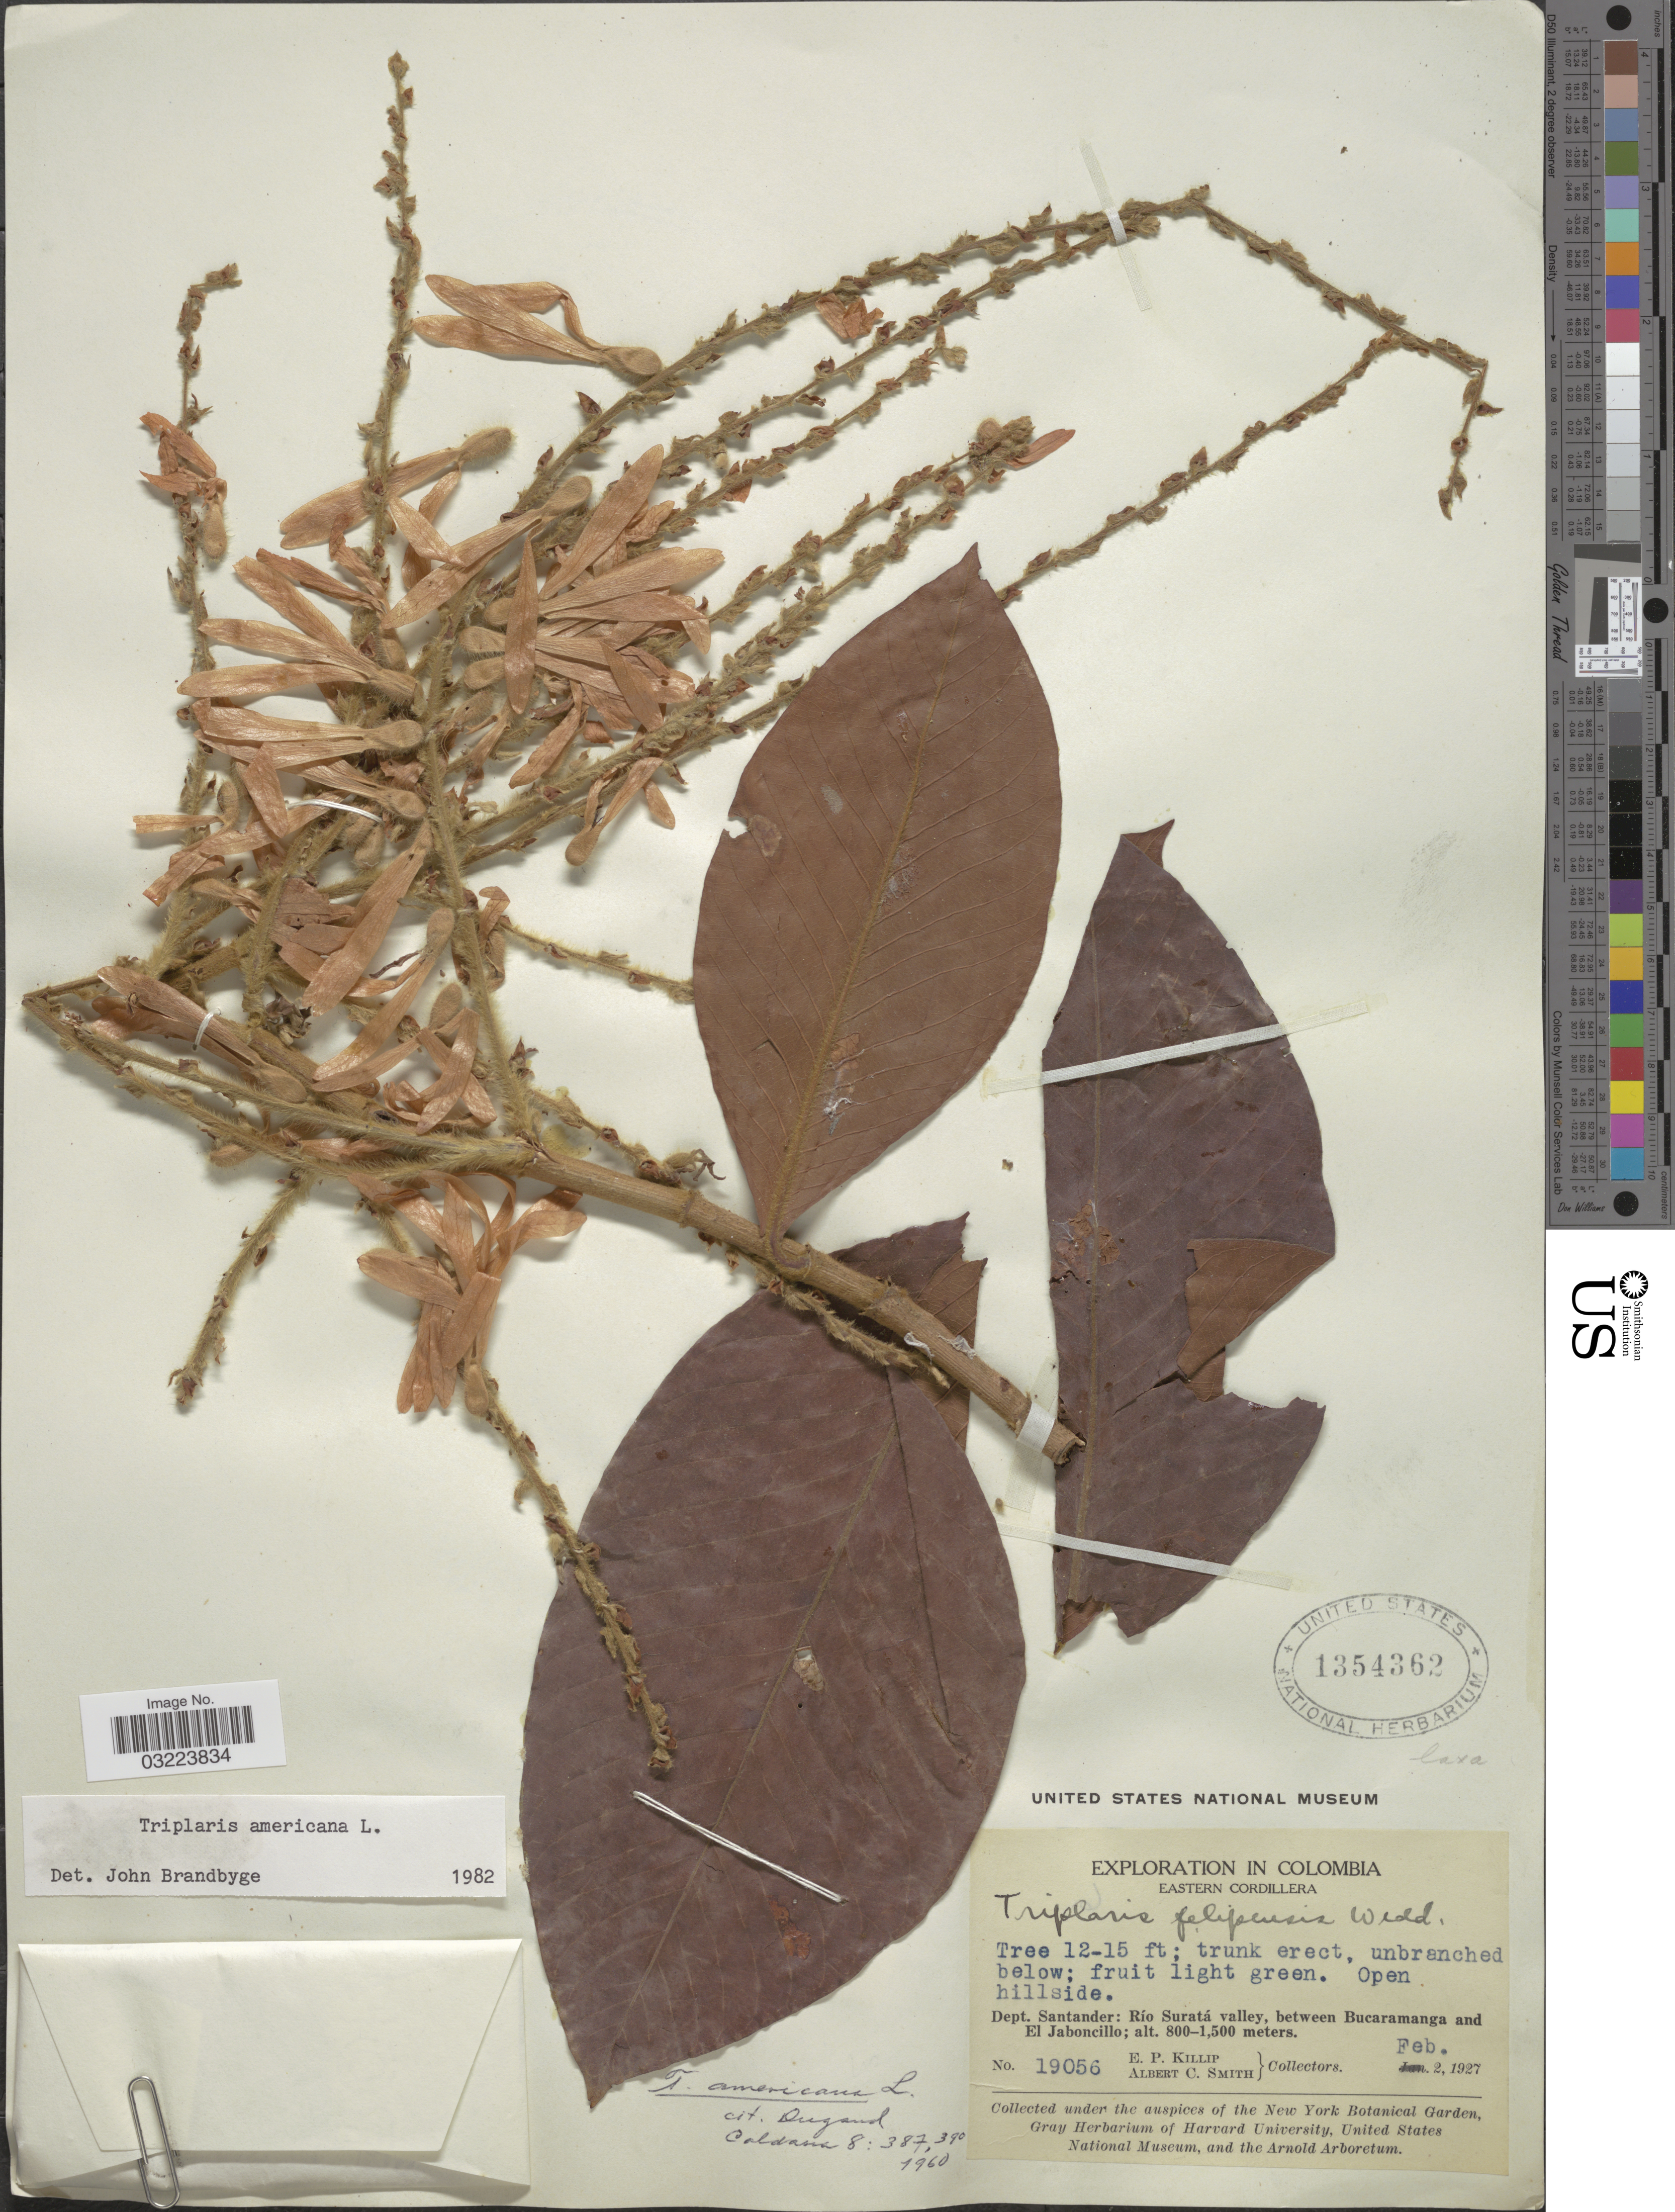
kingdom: Plantae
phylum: Tracheophyta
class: Magnoliopsida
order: Caryophyllales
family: Polygonaceae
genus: Triplaris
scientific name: Triplaris americana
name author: L.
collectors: E. P. Killip & A. C. Smith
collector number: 19056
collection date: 1927-02-02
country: Colombia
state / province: Santander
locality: Eastern Cordillera. Dept. Santander: Río Suratá valley, between Bucaramanga and El Jaboncillo.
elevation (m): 800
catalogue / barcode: US 1354362